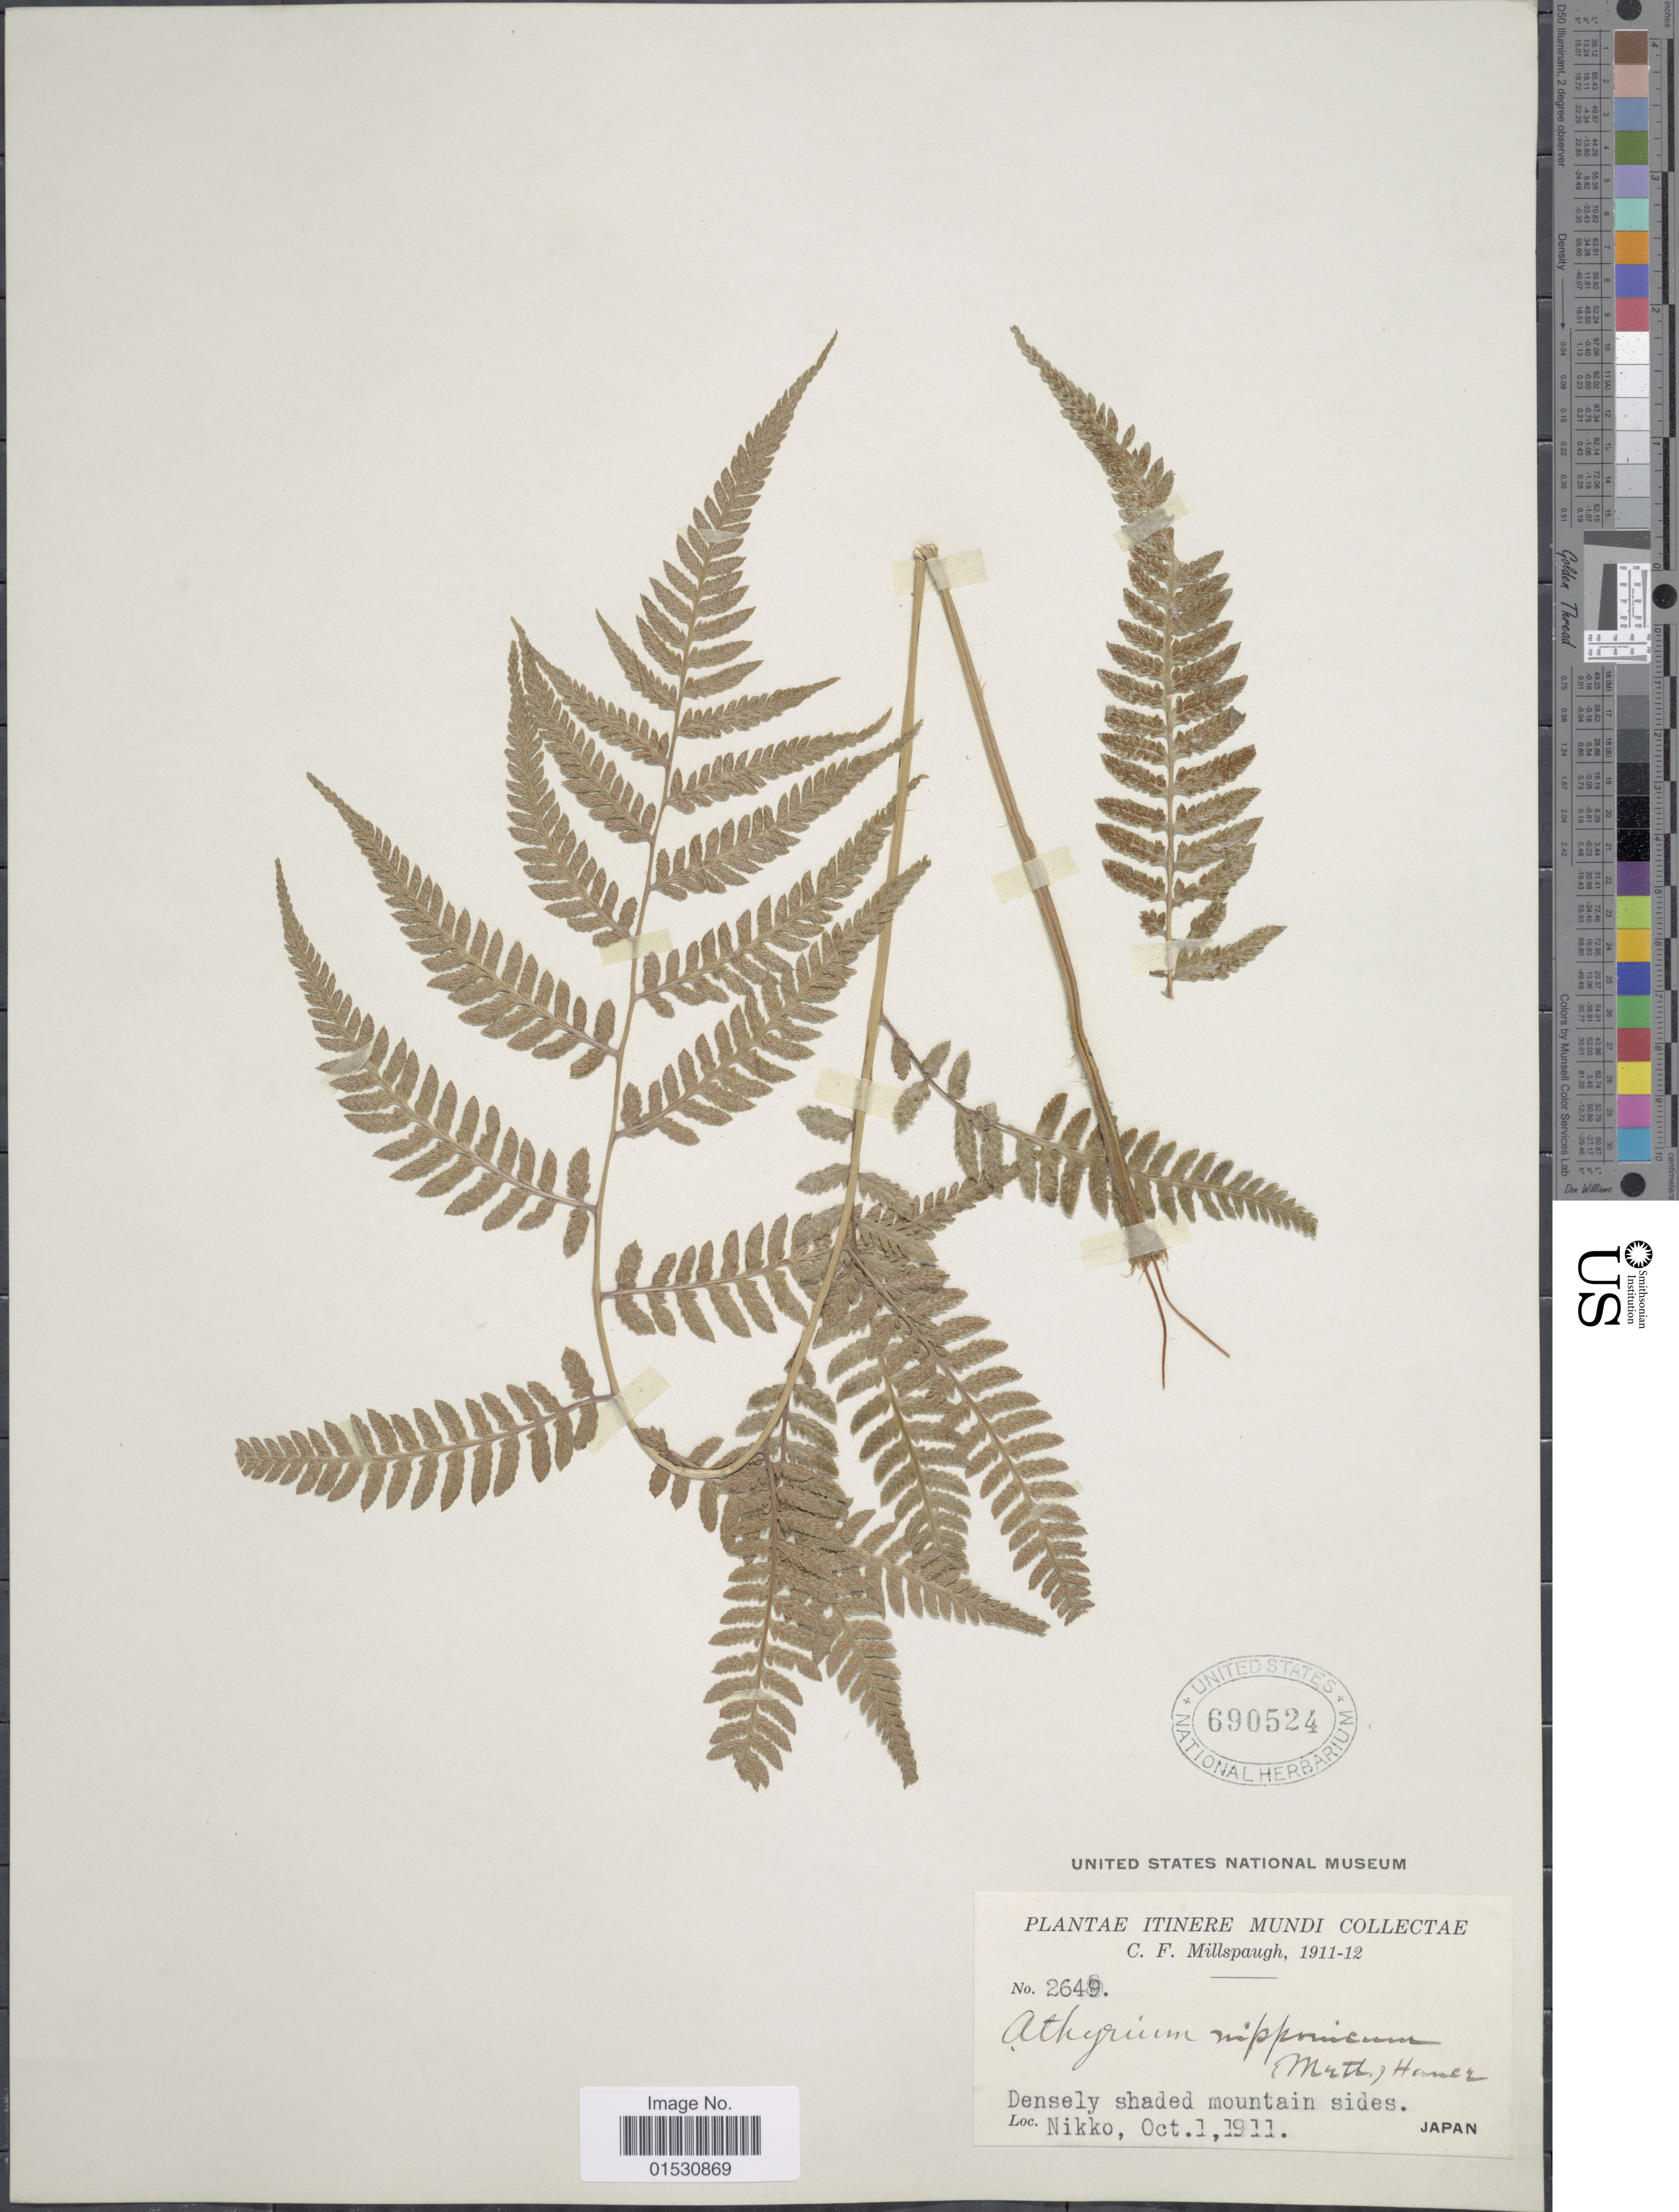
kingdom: Plantae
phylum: Tracheophyta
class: Polypodiopsida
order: Polypodiales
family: Athyriaceae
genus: Athyrium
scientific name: Athyrium nipponicum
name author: (Mett.) Hance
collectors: C. F. Millspaugh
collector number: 2649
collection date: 1911-10-01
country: Japan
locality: Nikko.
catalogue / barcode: US 690524